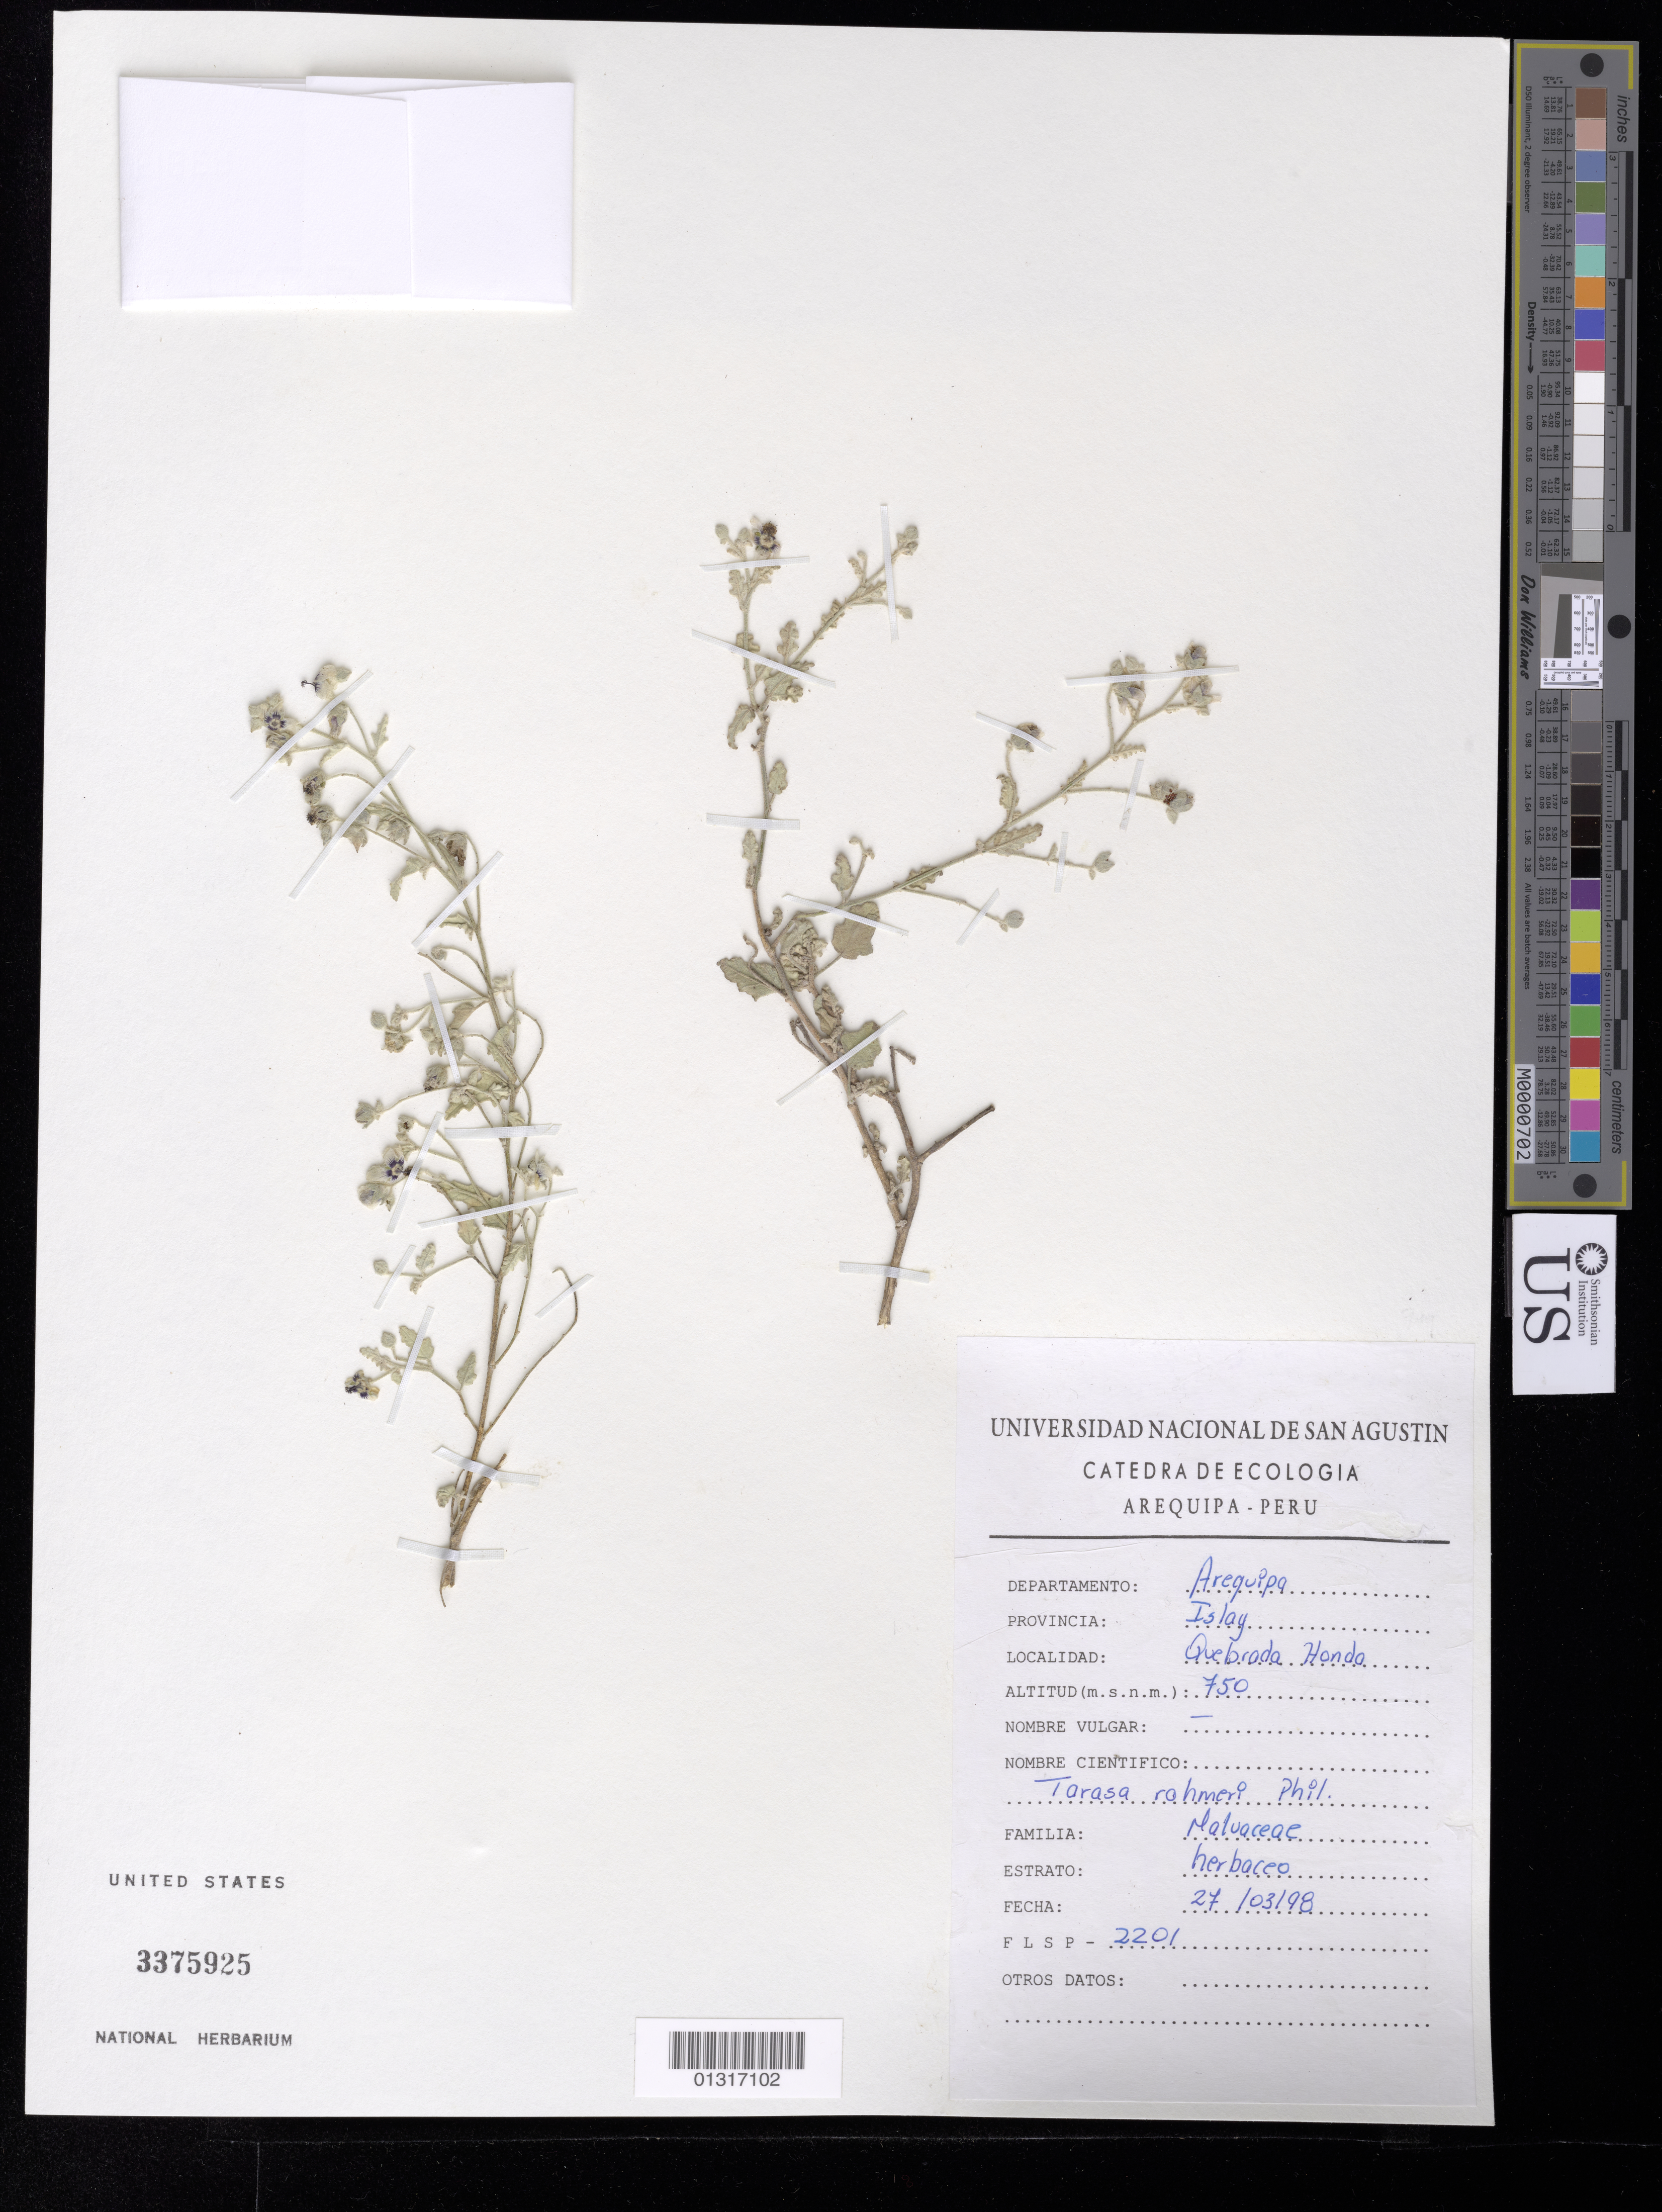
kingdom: Plantae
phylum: Tracheophyta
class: Magnoliopsida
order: Malvales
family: Malvaceae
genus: Tarasa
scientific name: Tarasa rahmeri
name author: Phil.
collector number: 2201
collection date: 1998-03-27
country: Peru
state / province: Arequipa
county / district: Islay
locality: Quebrada Honda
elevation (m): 750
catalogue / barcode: US 3375925